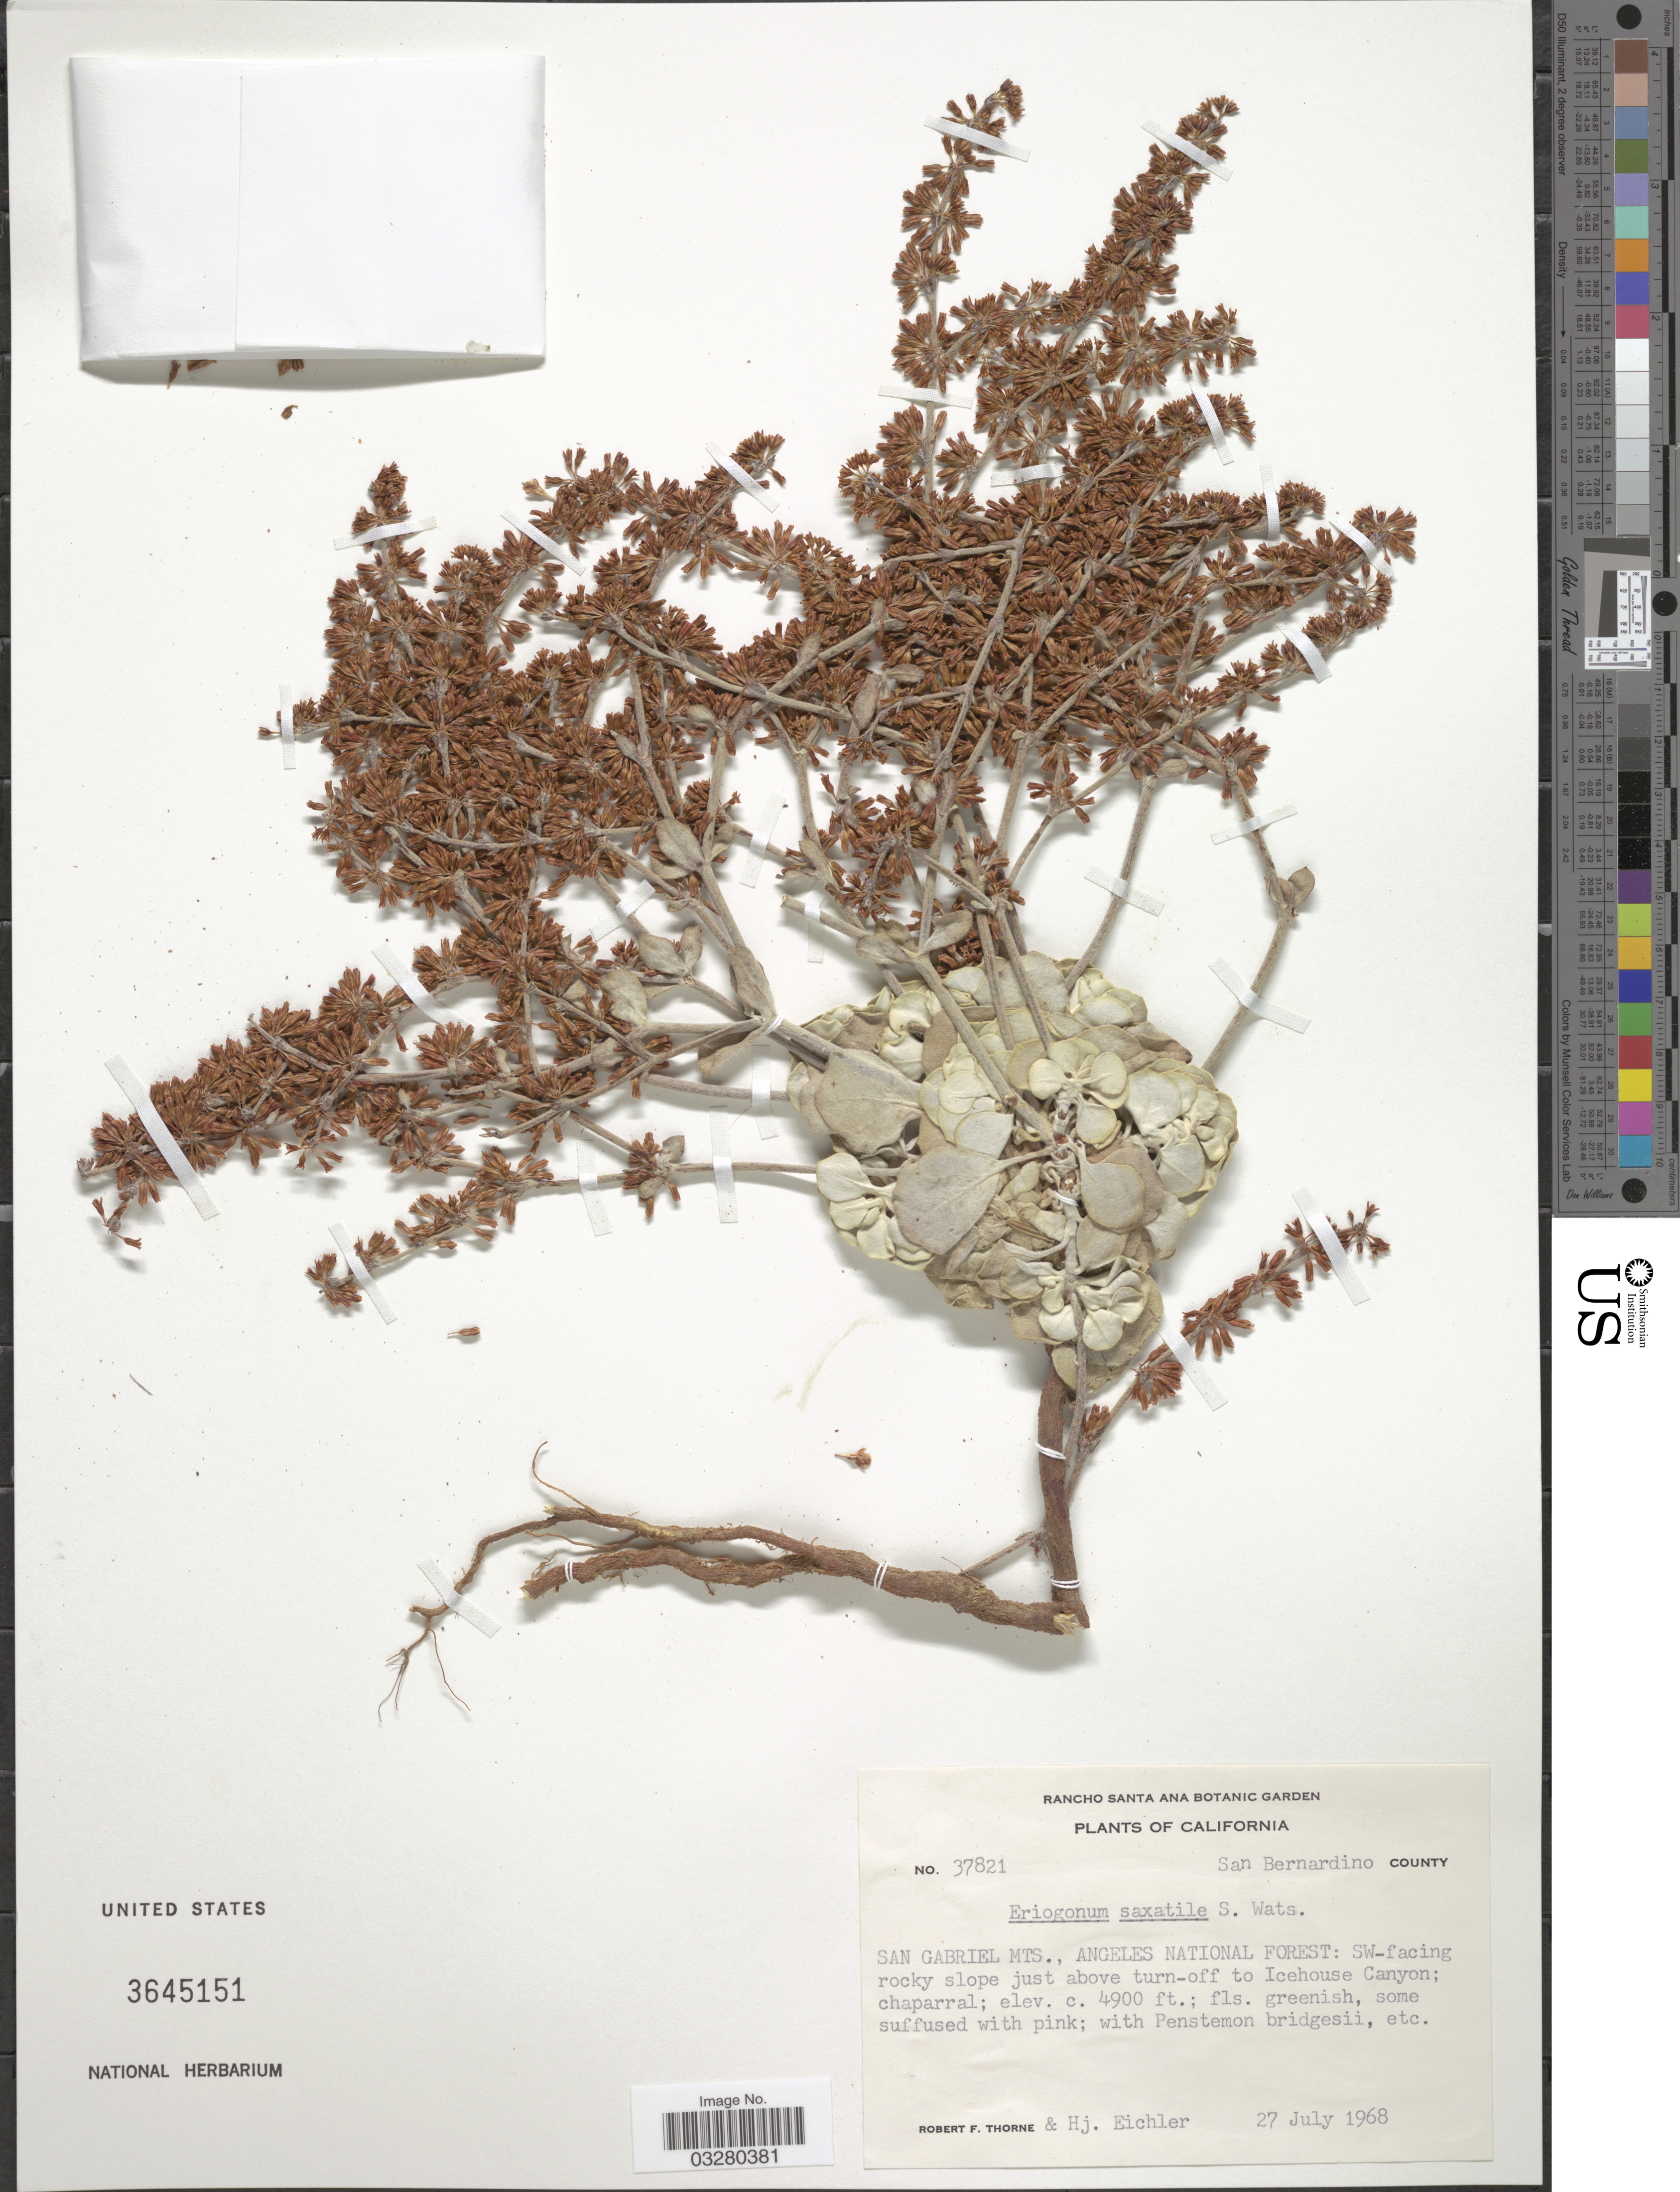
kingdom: Plantae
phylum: Tracheophyta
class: Magnoliopsida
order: Caryophyllales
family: Polygonaceae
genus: Eriogonum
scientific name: Eriogonum saxatile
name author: S. Watson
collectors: R. F. Thorne & H. Eichler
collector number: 37821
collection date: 1968-07-27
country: United States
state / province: California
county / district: San Bernardino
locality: San Bernardino County. San Gabriel Mts., Angeles National Forest: SW-facing rocky slope just above turn-off to Icehouse Canyon; chaparral.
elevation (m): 1494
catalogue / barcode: US 3645151